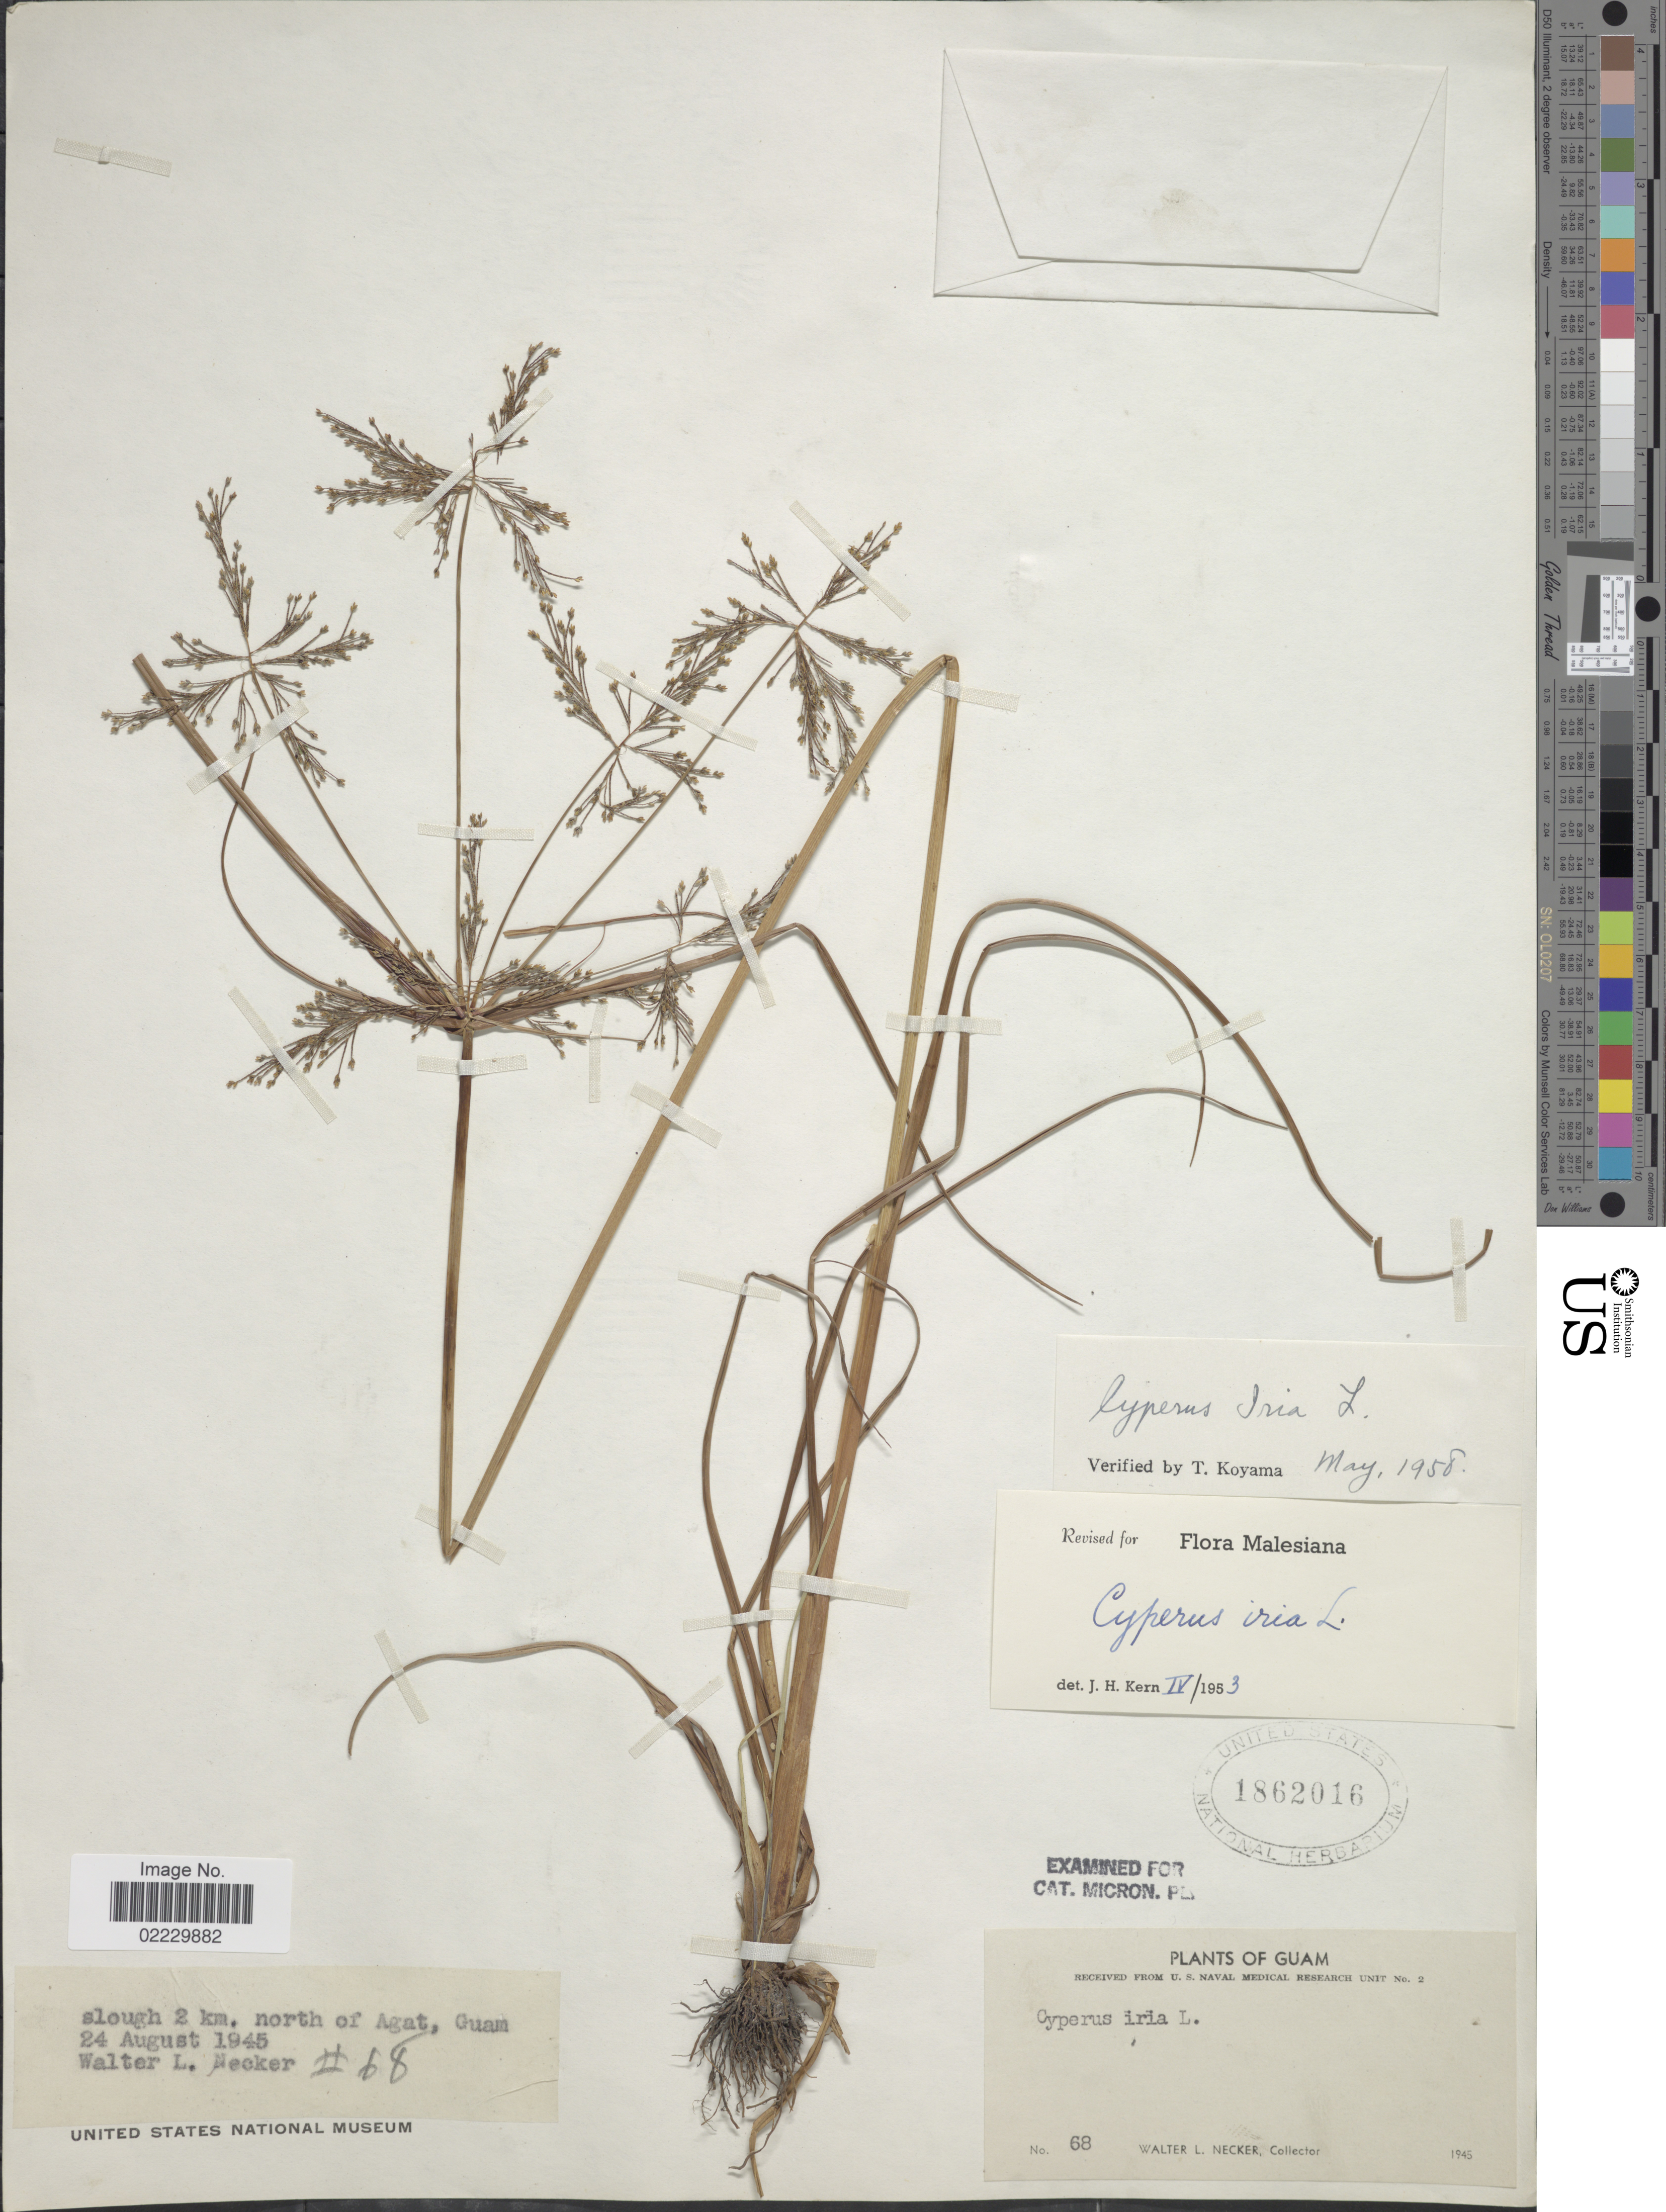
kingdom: Plantae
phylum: Tracheophyta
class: Liliopsida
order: Poales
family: Cyperaceae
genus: Cyperus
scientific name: Cyperus iria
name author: L.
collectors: W. L. Necker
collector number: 68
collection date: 1945-08-24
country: Guam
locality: Slough 2 km. north of Agat, Guam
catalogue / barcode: US 1862016